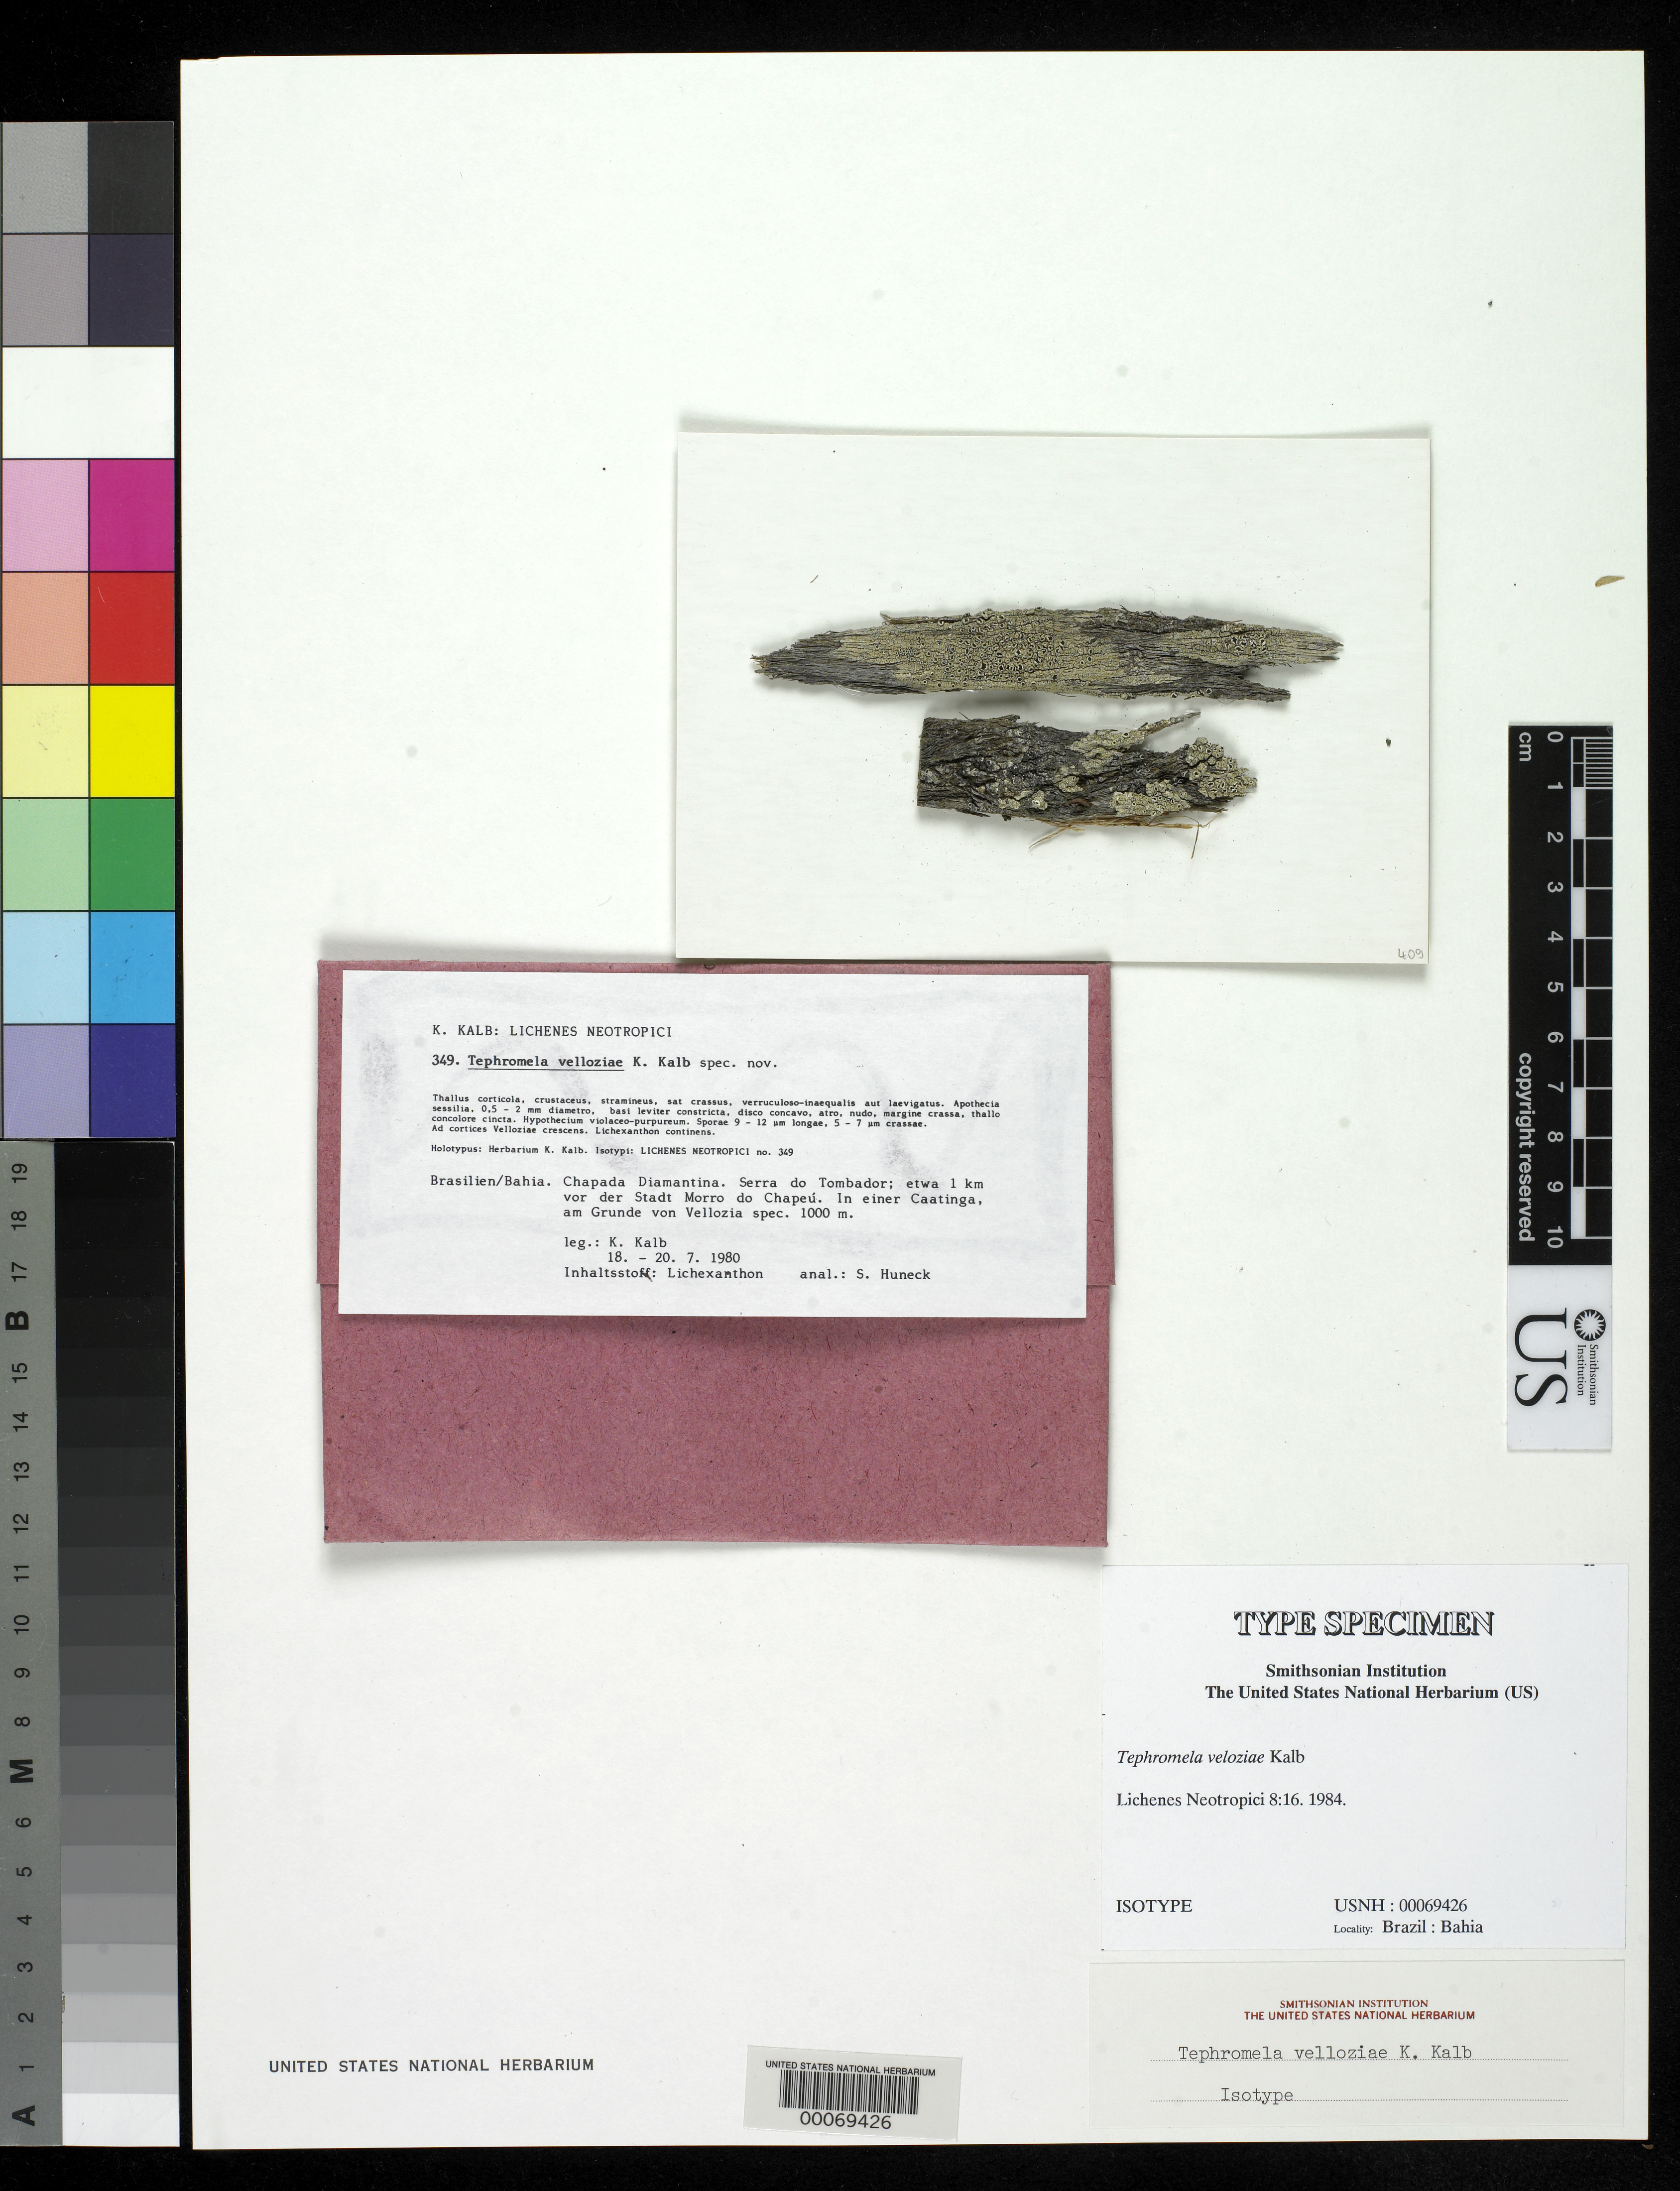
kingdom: Fungi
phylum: Ascomycota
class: Lecanoromycetes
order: Lecanorales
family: Mycoblastaceae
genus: Tephromela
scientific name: Tephromela veloziae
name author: Kalb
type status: Isotype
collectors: K. Kalb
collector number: Lich. Neotrop. 349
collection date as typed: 18 Jul 1980 to 20 Jul 1980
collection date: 1980-07-18/1980-07-20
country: Brazil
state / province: Bahia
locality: Chapada Diamantina, Serra do Tompador, ca. 1 km from Morro do Chapeau.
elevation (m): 1000